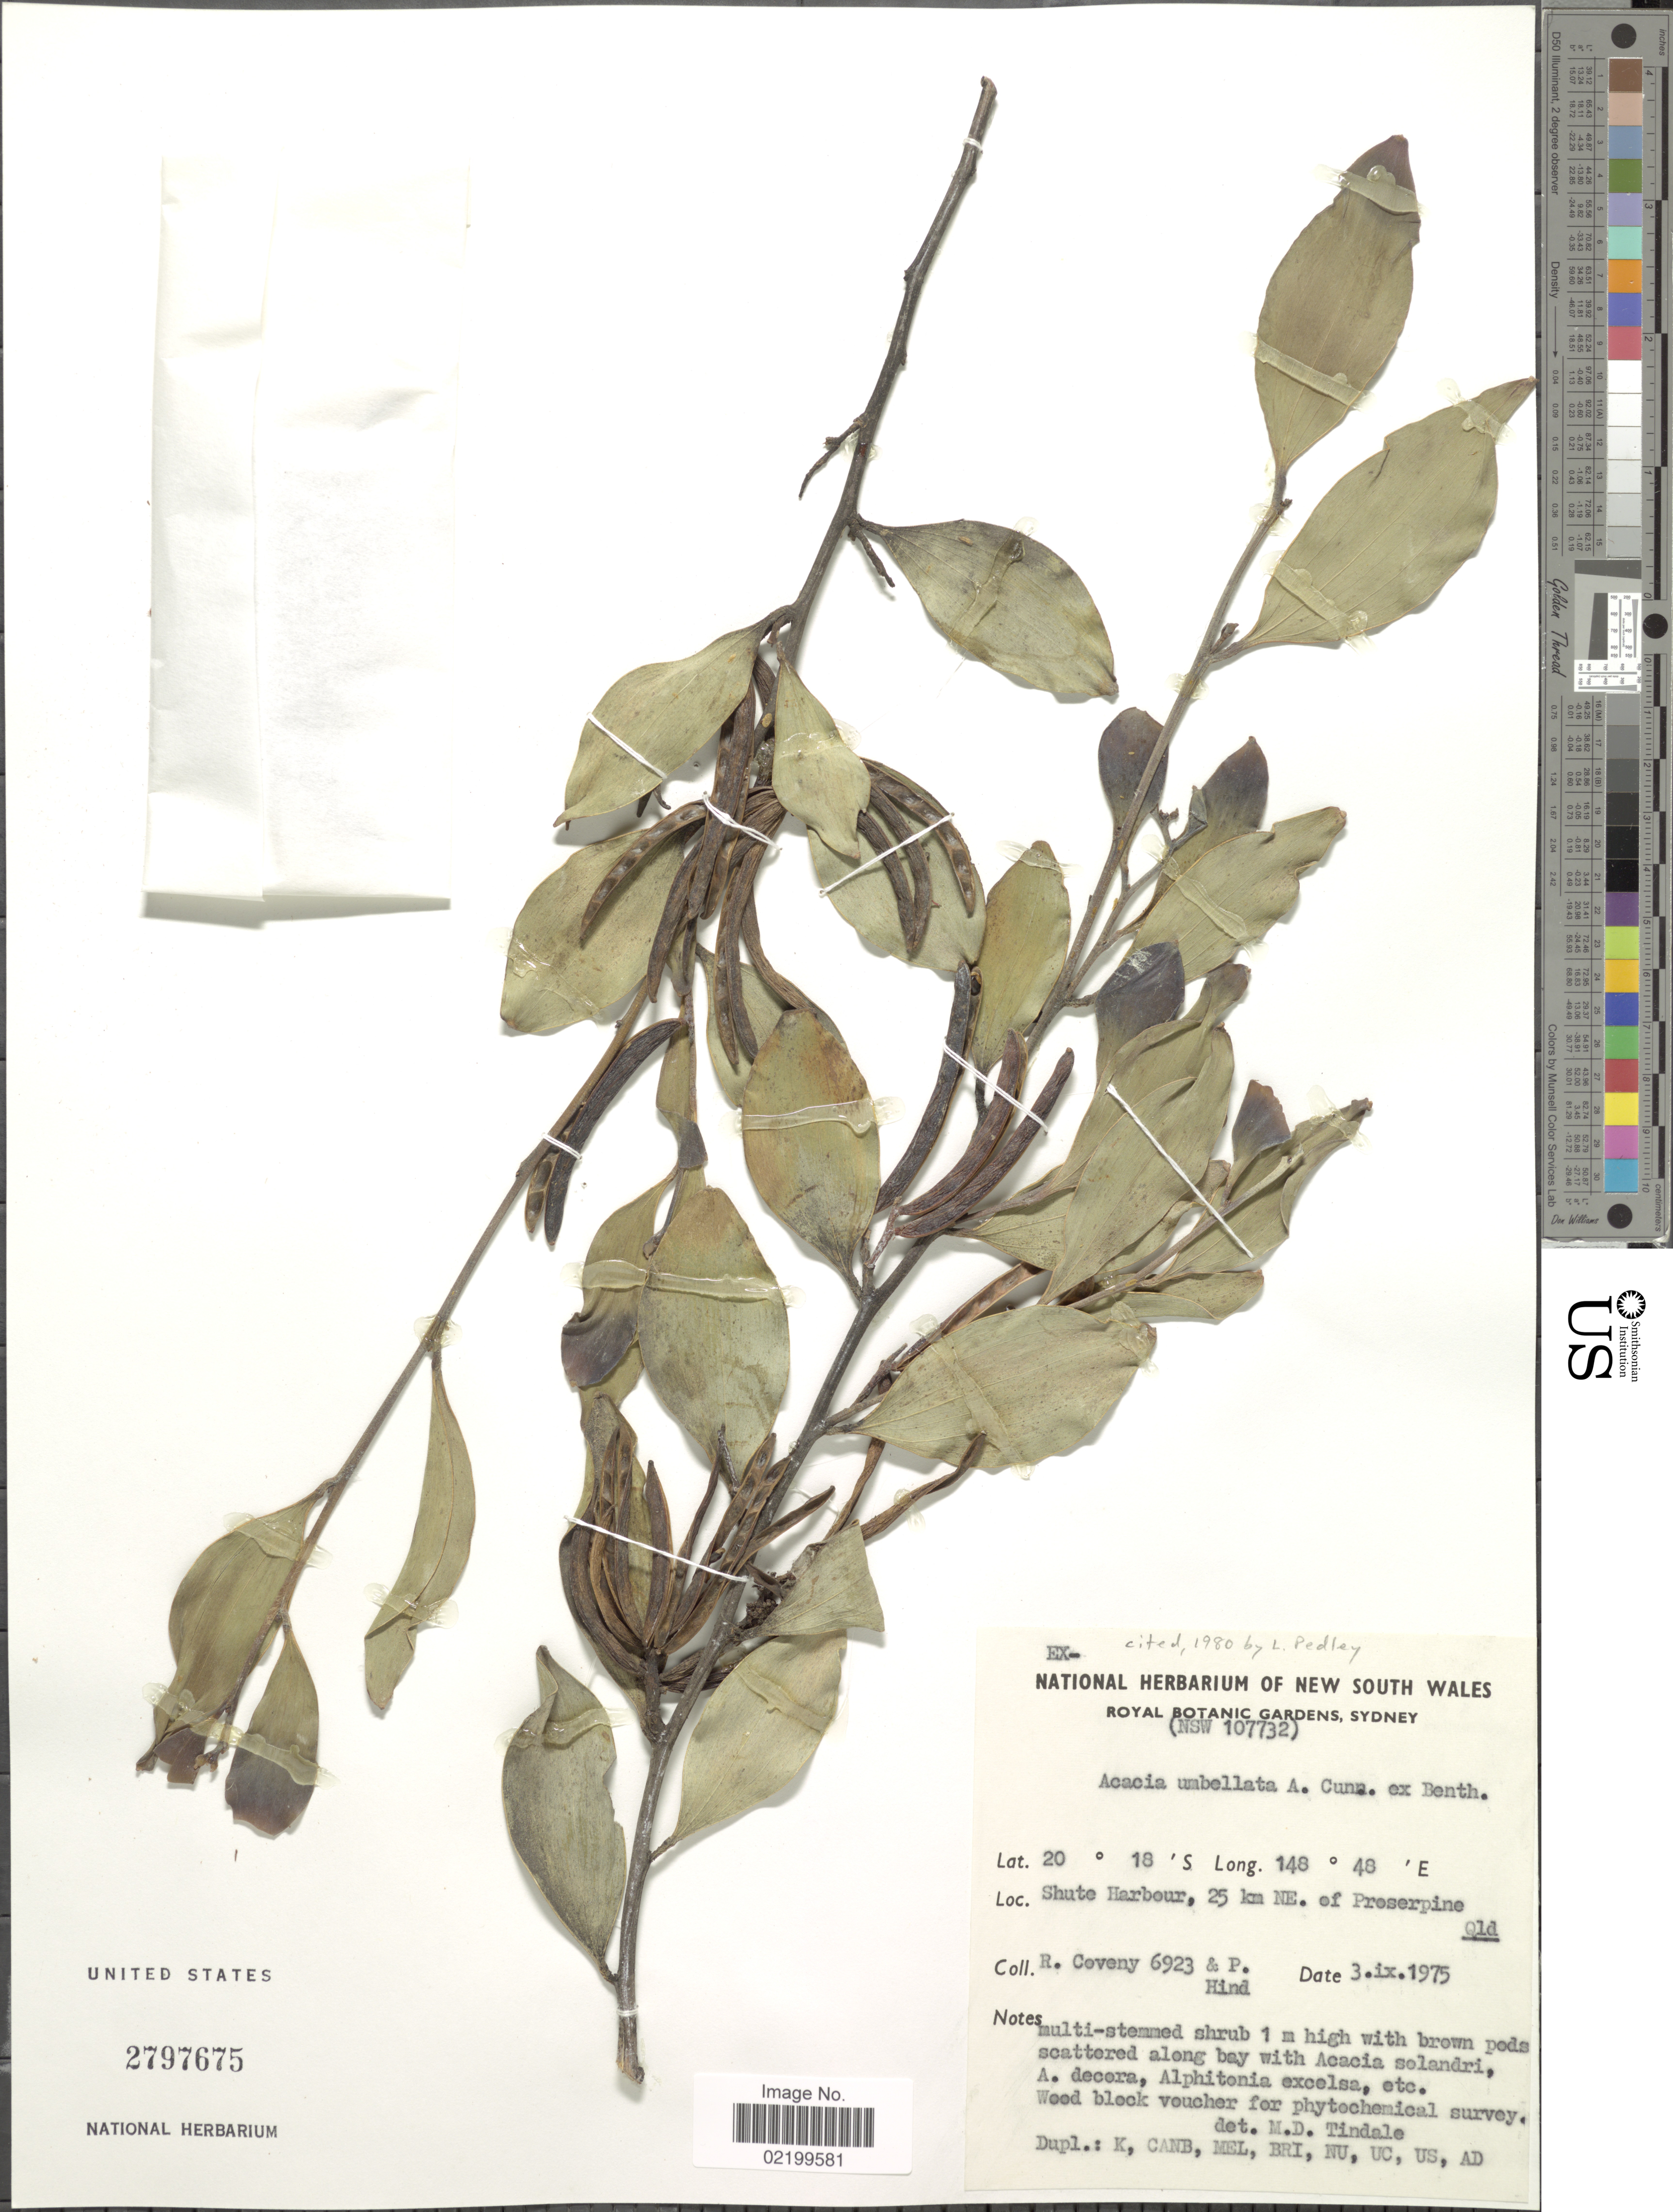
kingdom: Plantae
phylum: Tracheophyta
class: Magnoliopsida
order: Fabales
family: Fabaceae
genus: Acacia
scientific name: Acacia umbellata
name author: Benth.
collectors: R. Coveny & P. Hind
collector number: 6923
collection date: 1975-09-03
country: Australia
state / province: Queensland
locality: Shute Harbour, 25 km NE. of Proserpine, Qld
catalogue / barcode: US 2797675